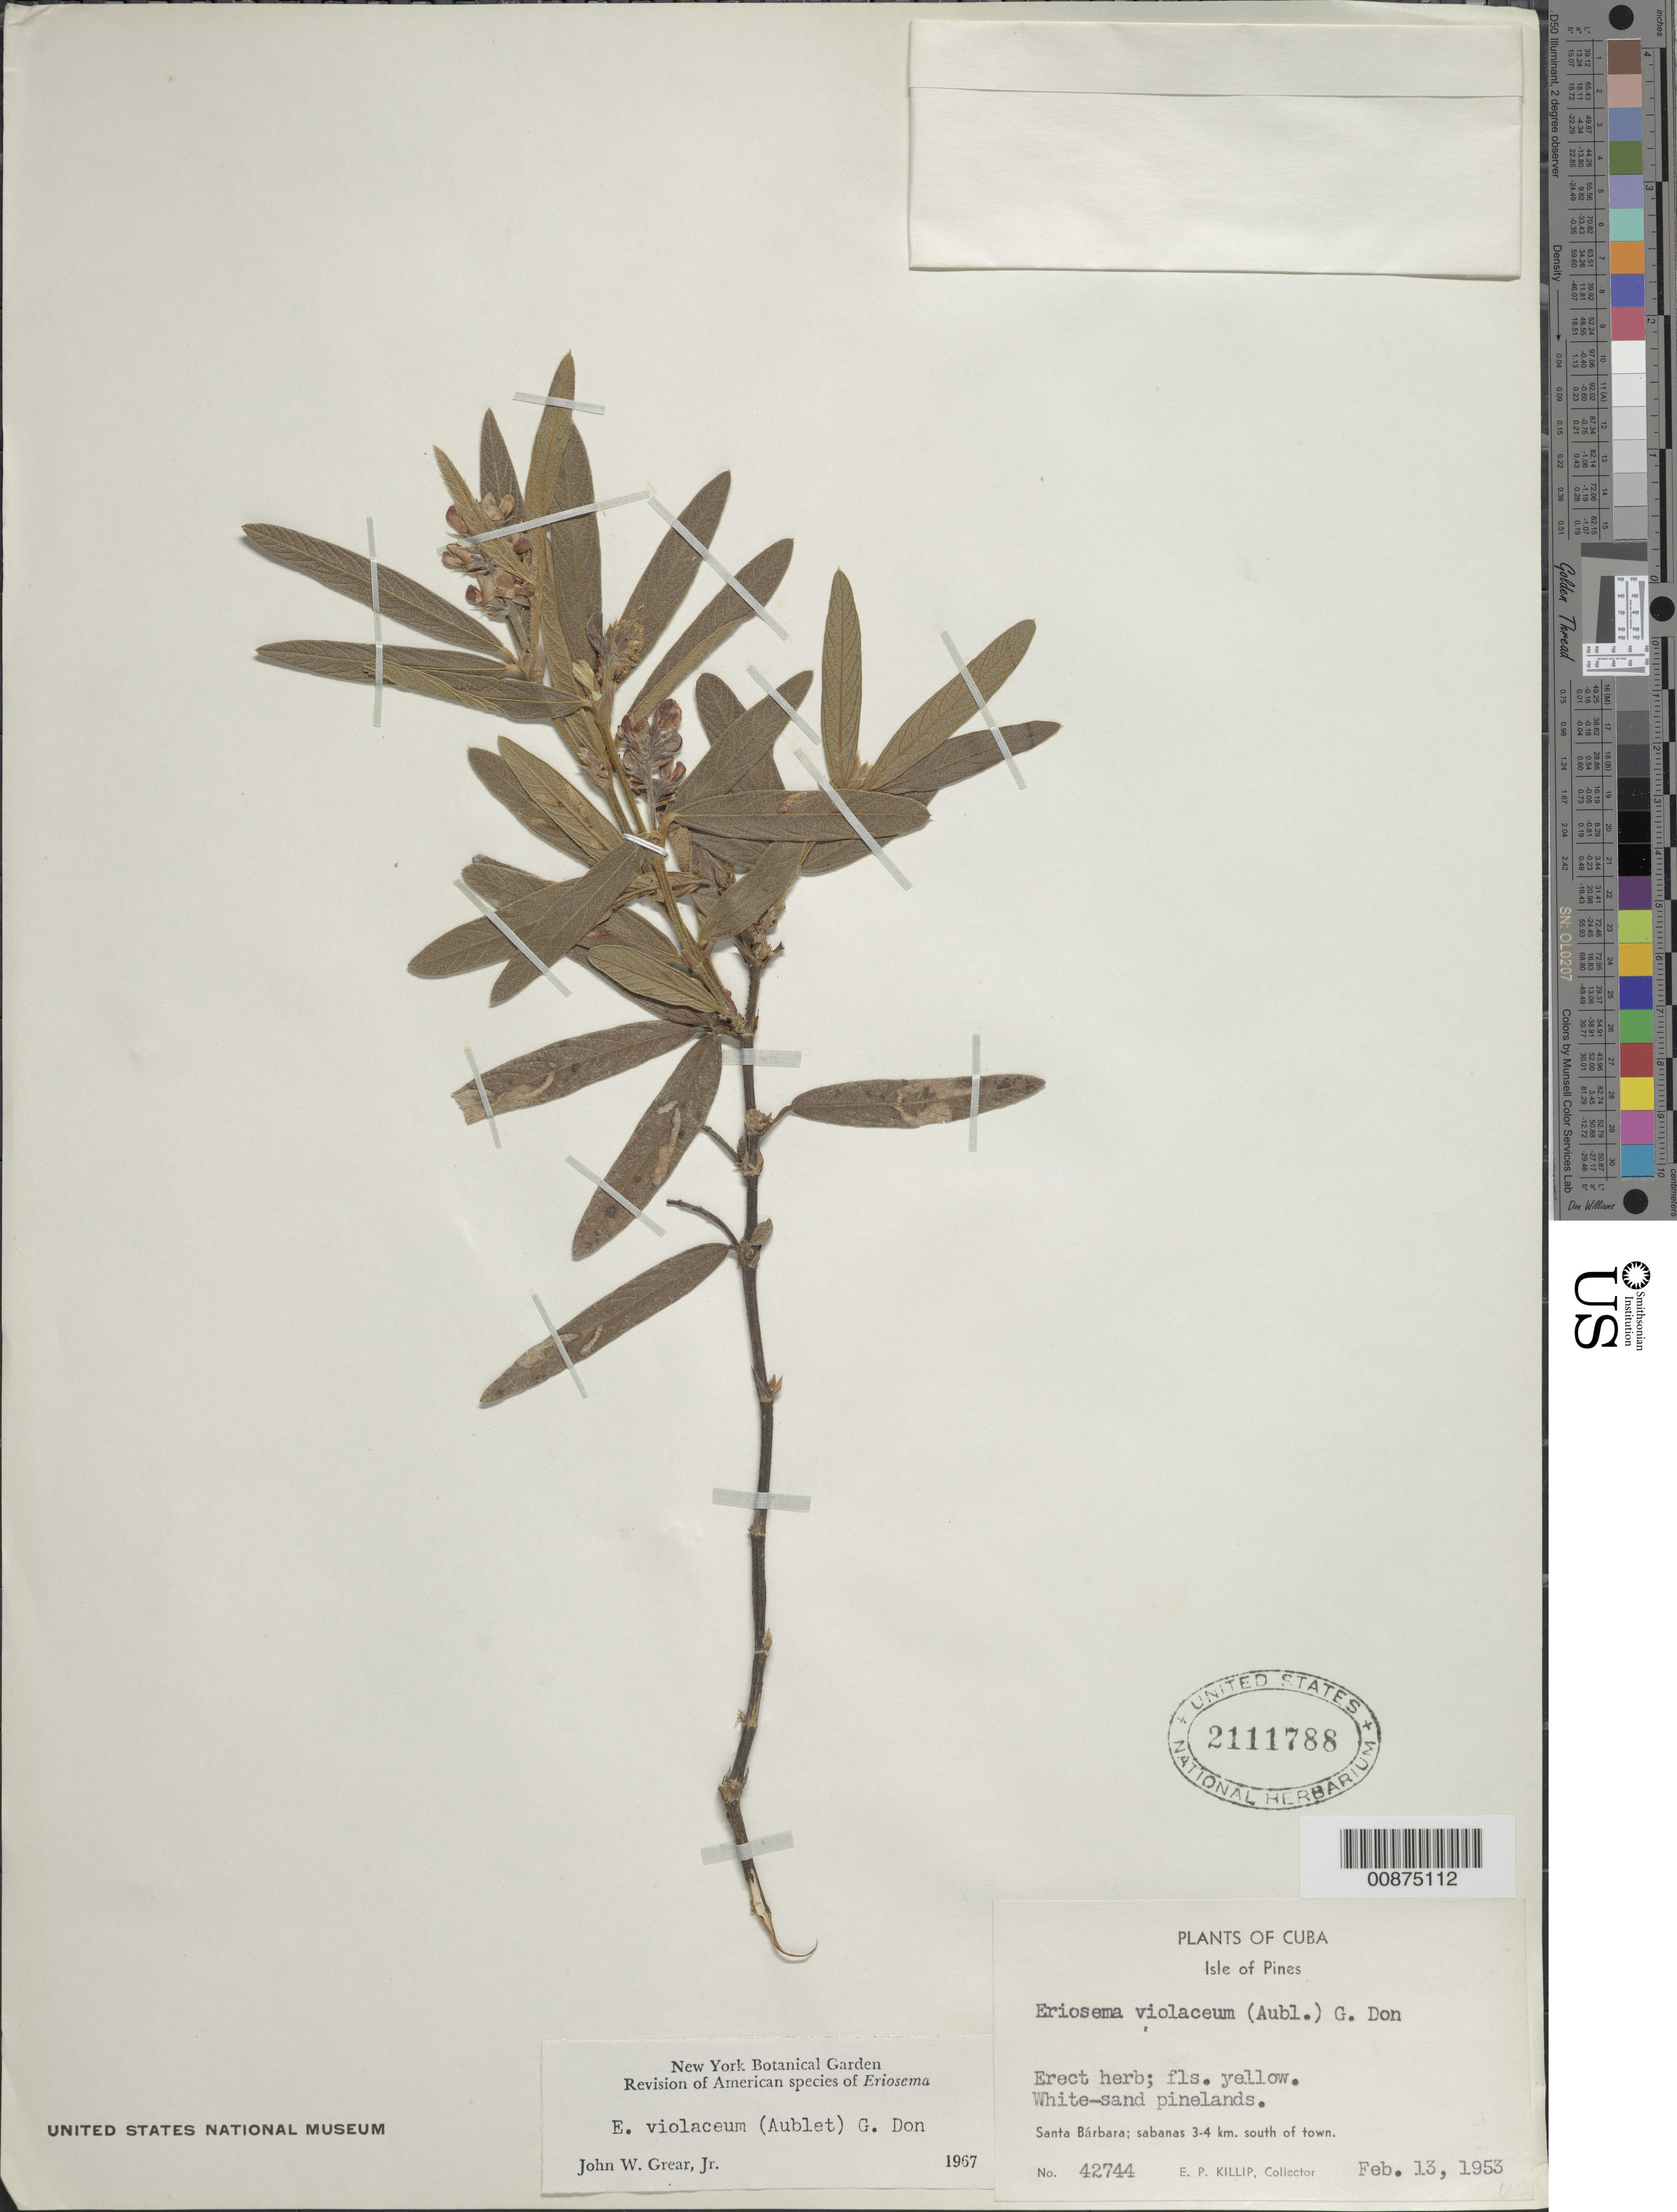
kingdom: Plantae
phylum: Tracheophyta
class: Magnoliopsida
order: Fabales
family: Fabaceae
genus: Eriosema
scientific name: Eriosema violaceum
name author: (Aubl.) G. Don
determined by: Grear, J. W., Jr.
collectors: E. P. Killip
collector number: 42744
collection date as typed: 13 Feb 1953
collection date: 1953-02-13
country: Cuba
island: Isla de la Juventud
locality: Isle of Pines: Santa Bárbara; sabanas 3-4 km south of town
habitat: White-sand pinelands.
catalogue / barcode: US 2111788